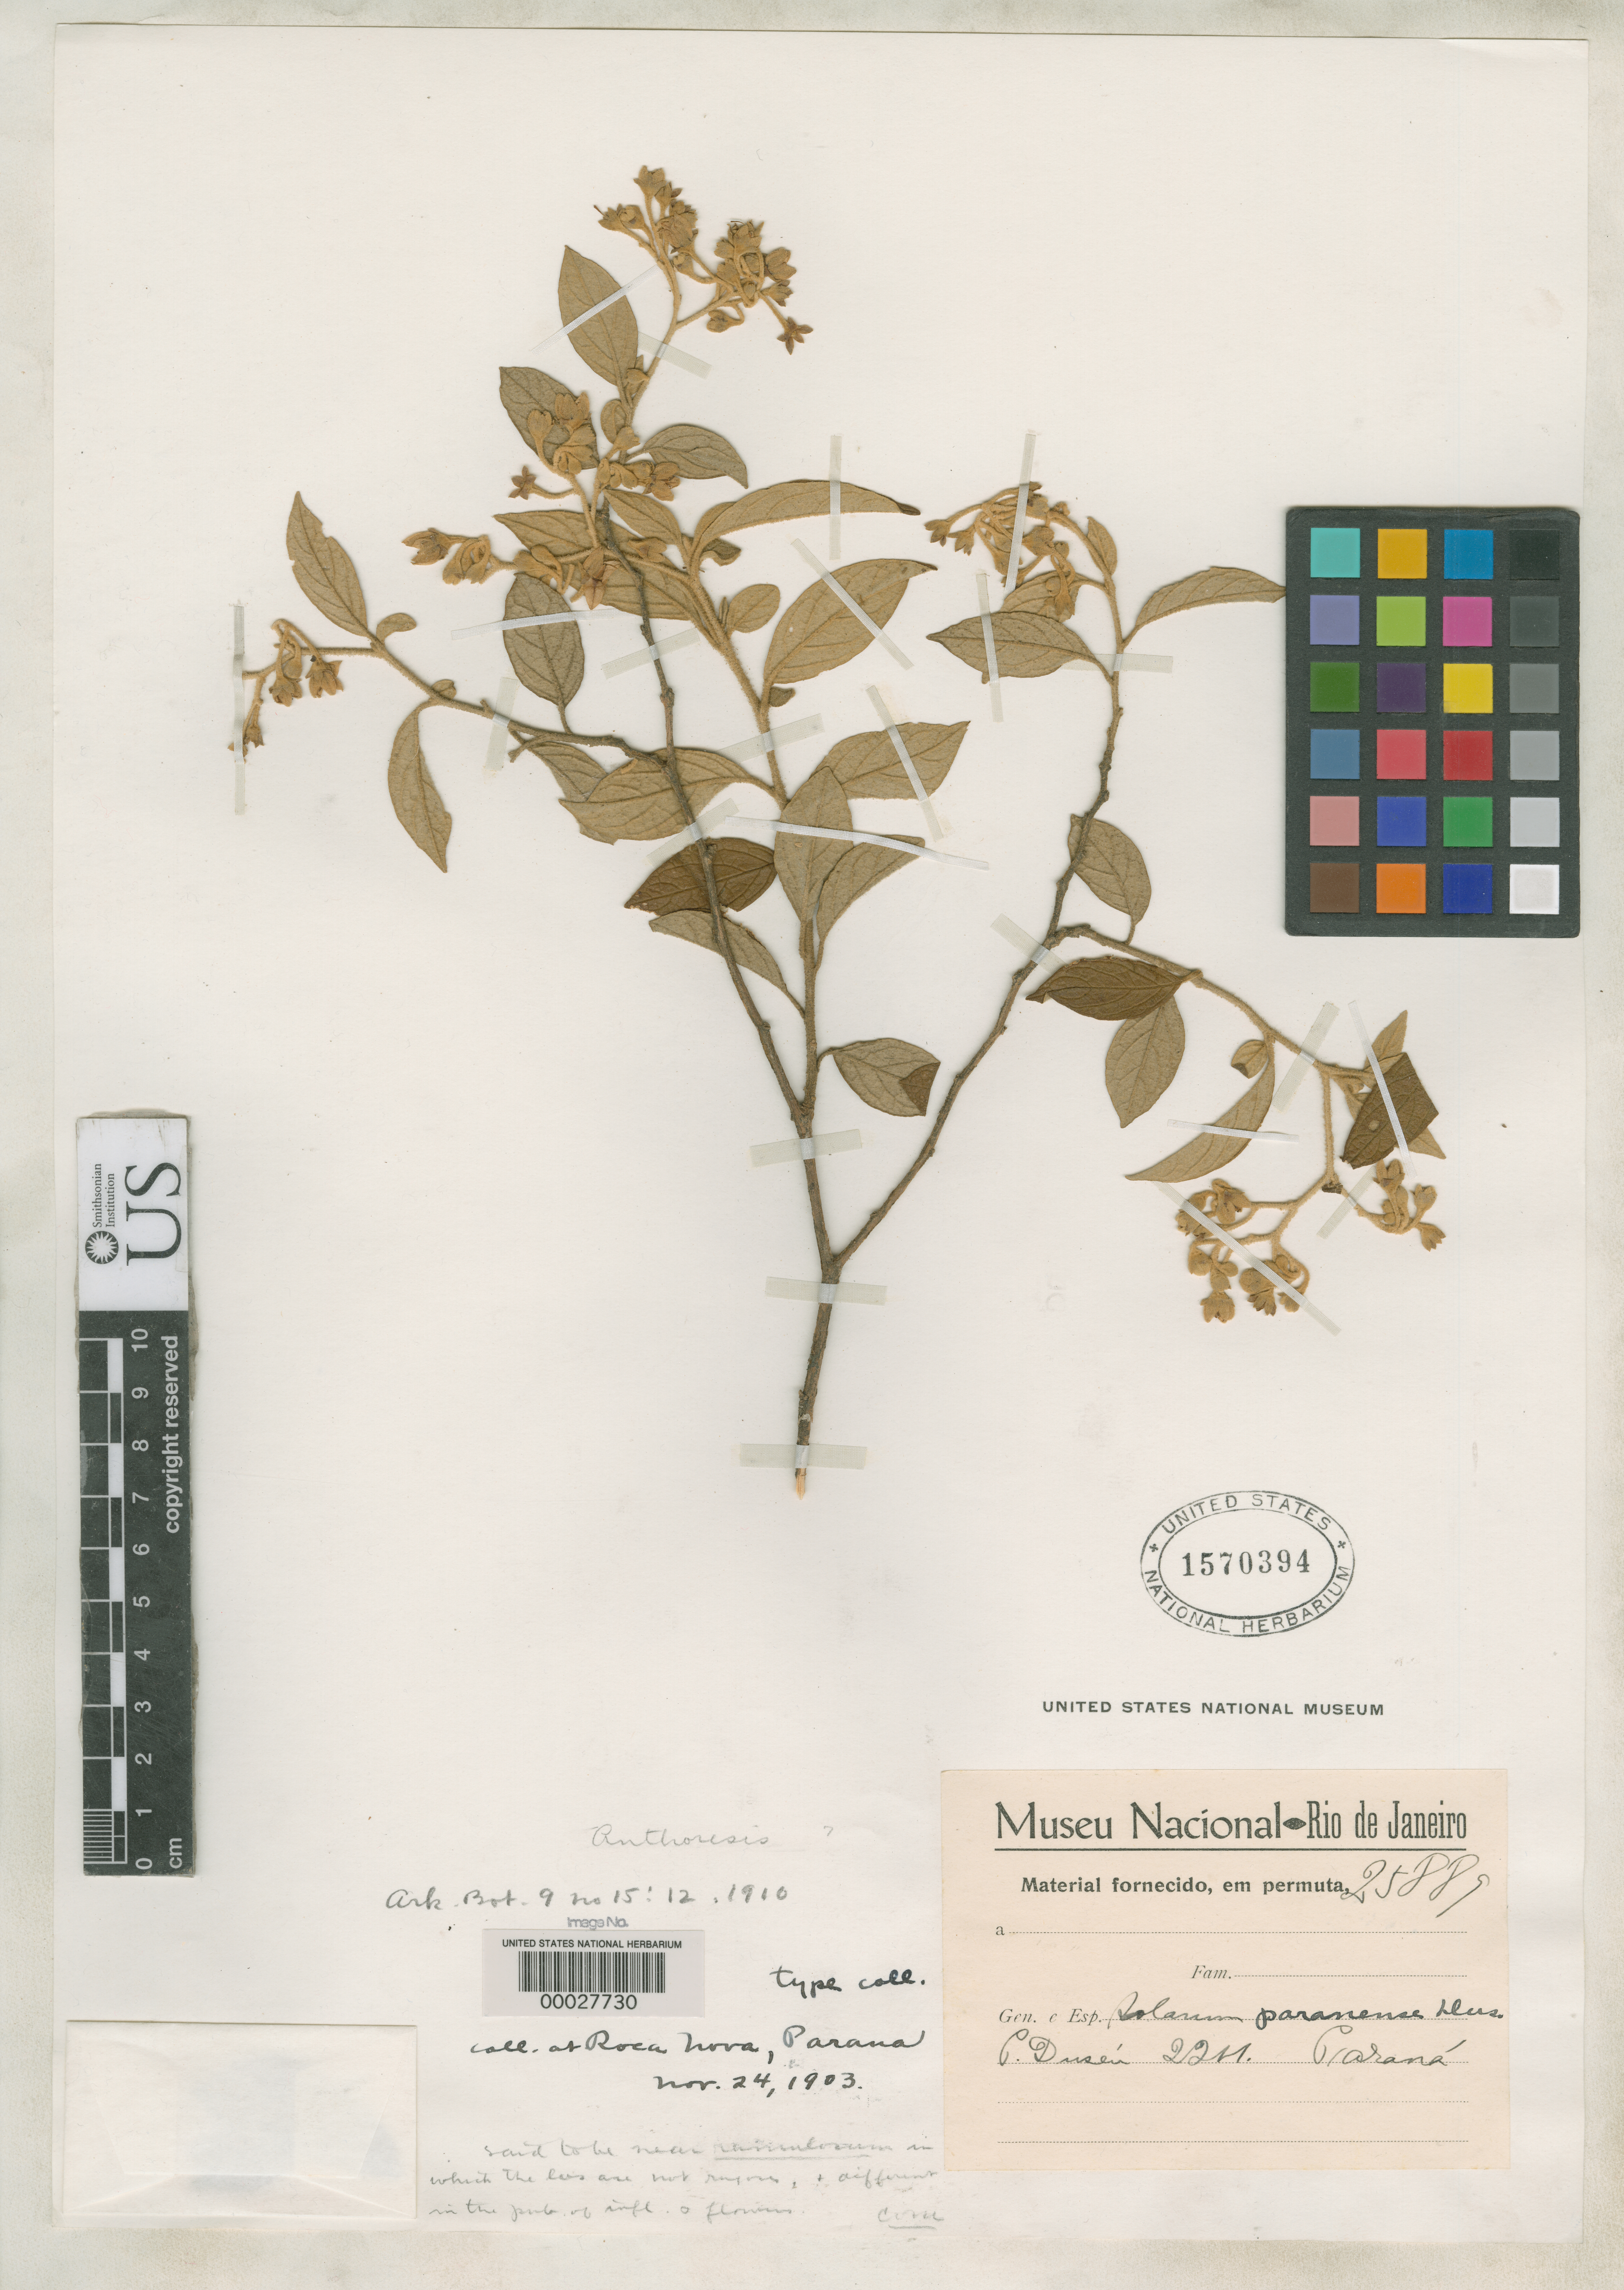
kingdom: Plantae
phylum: Tracheophyta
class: Magnoliopsida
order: Solanales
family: Solanaceae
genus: Solanum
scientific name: Solanum paranense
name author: Dusén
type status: Isosyntype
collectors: P. Dusén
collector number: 2211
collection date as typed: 24 Nov 1903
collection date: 1903-11-24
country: Brazil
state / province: Paraná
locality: Roca Nova.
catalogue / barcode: US 1570394